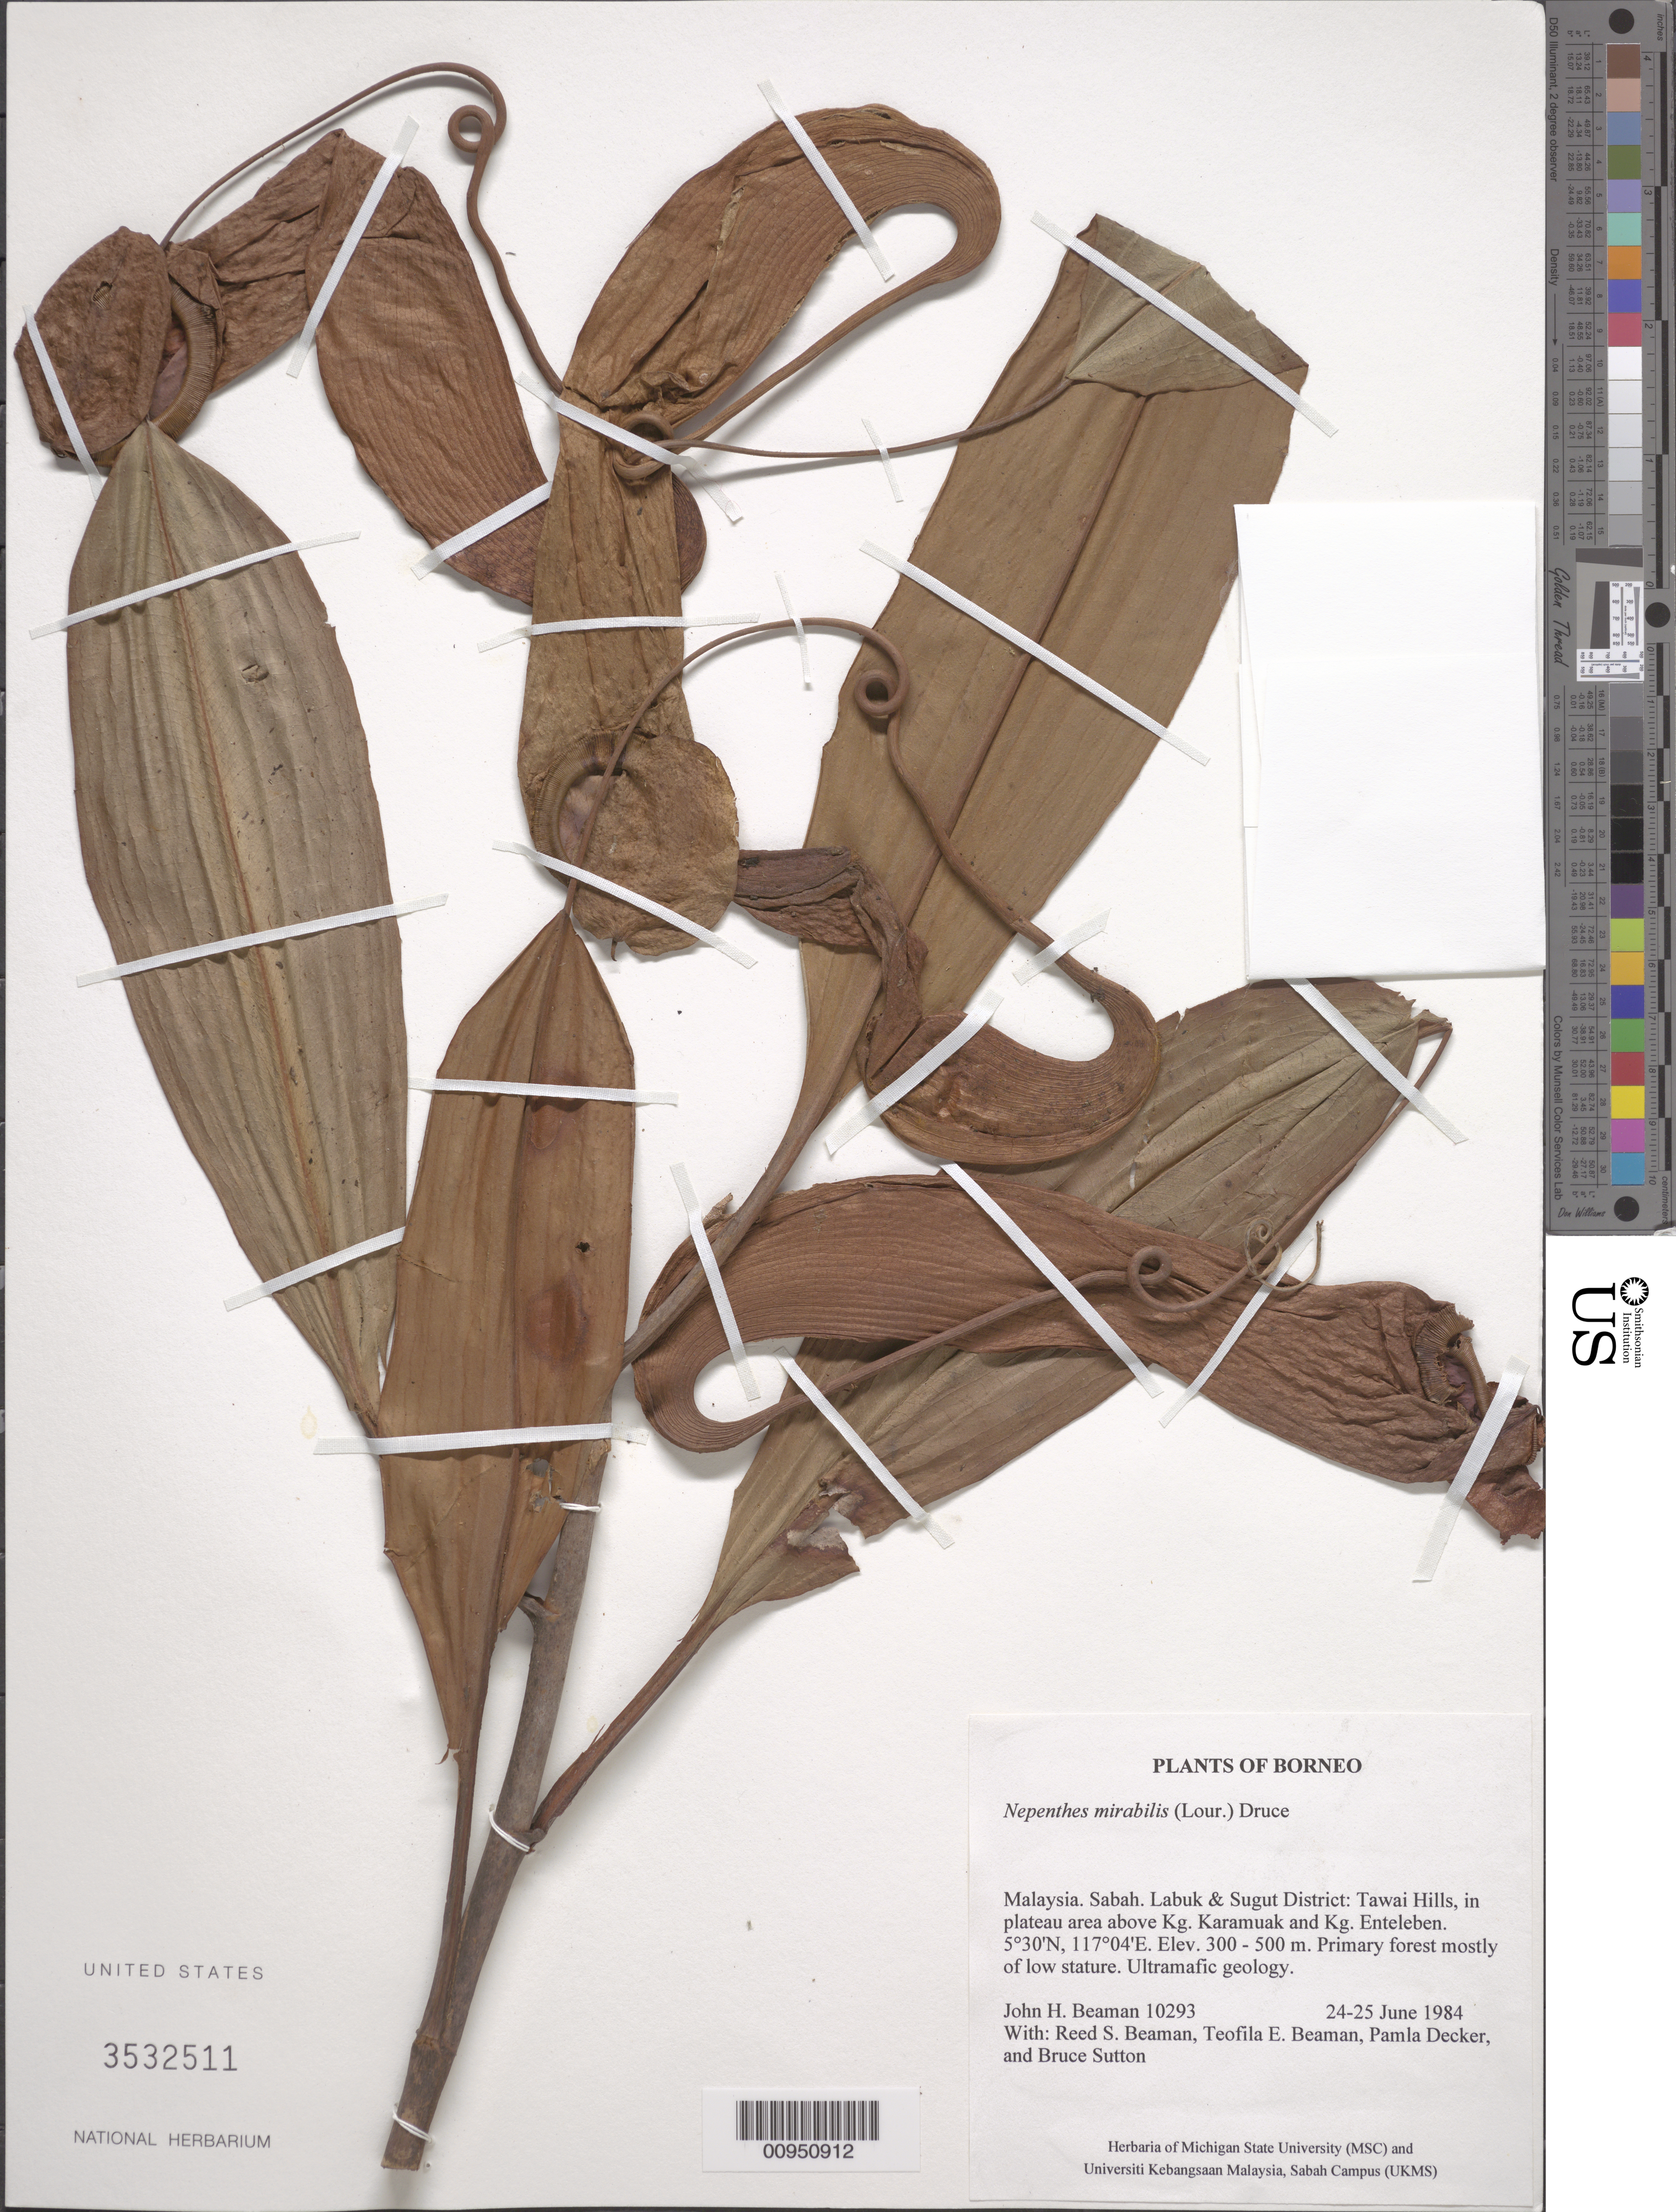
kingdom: Plantae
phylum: Tracheophyta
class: Magnoliopsida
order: Caryophyllales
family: Nepenthaceae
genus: Nepenthes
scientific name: Nepenthes mirabilis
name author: (Lour.) Druce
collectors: J. H. Beaman, R. S. Beaman, T. E. Beaman, P. Decker & B. Sutton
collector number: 10293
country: Malaysia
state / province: Sabah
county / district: Labuk / Sugut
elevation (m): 300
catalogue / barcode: US 3532511